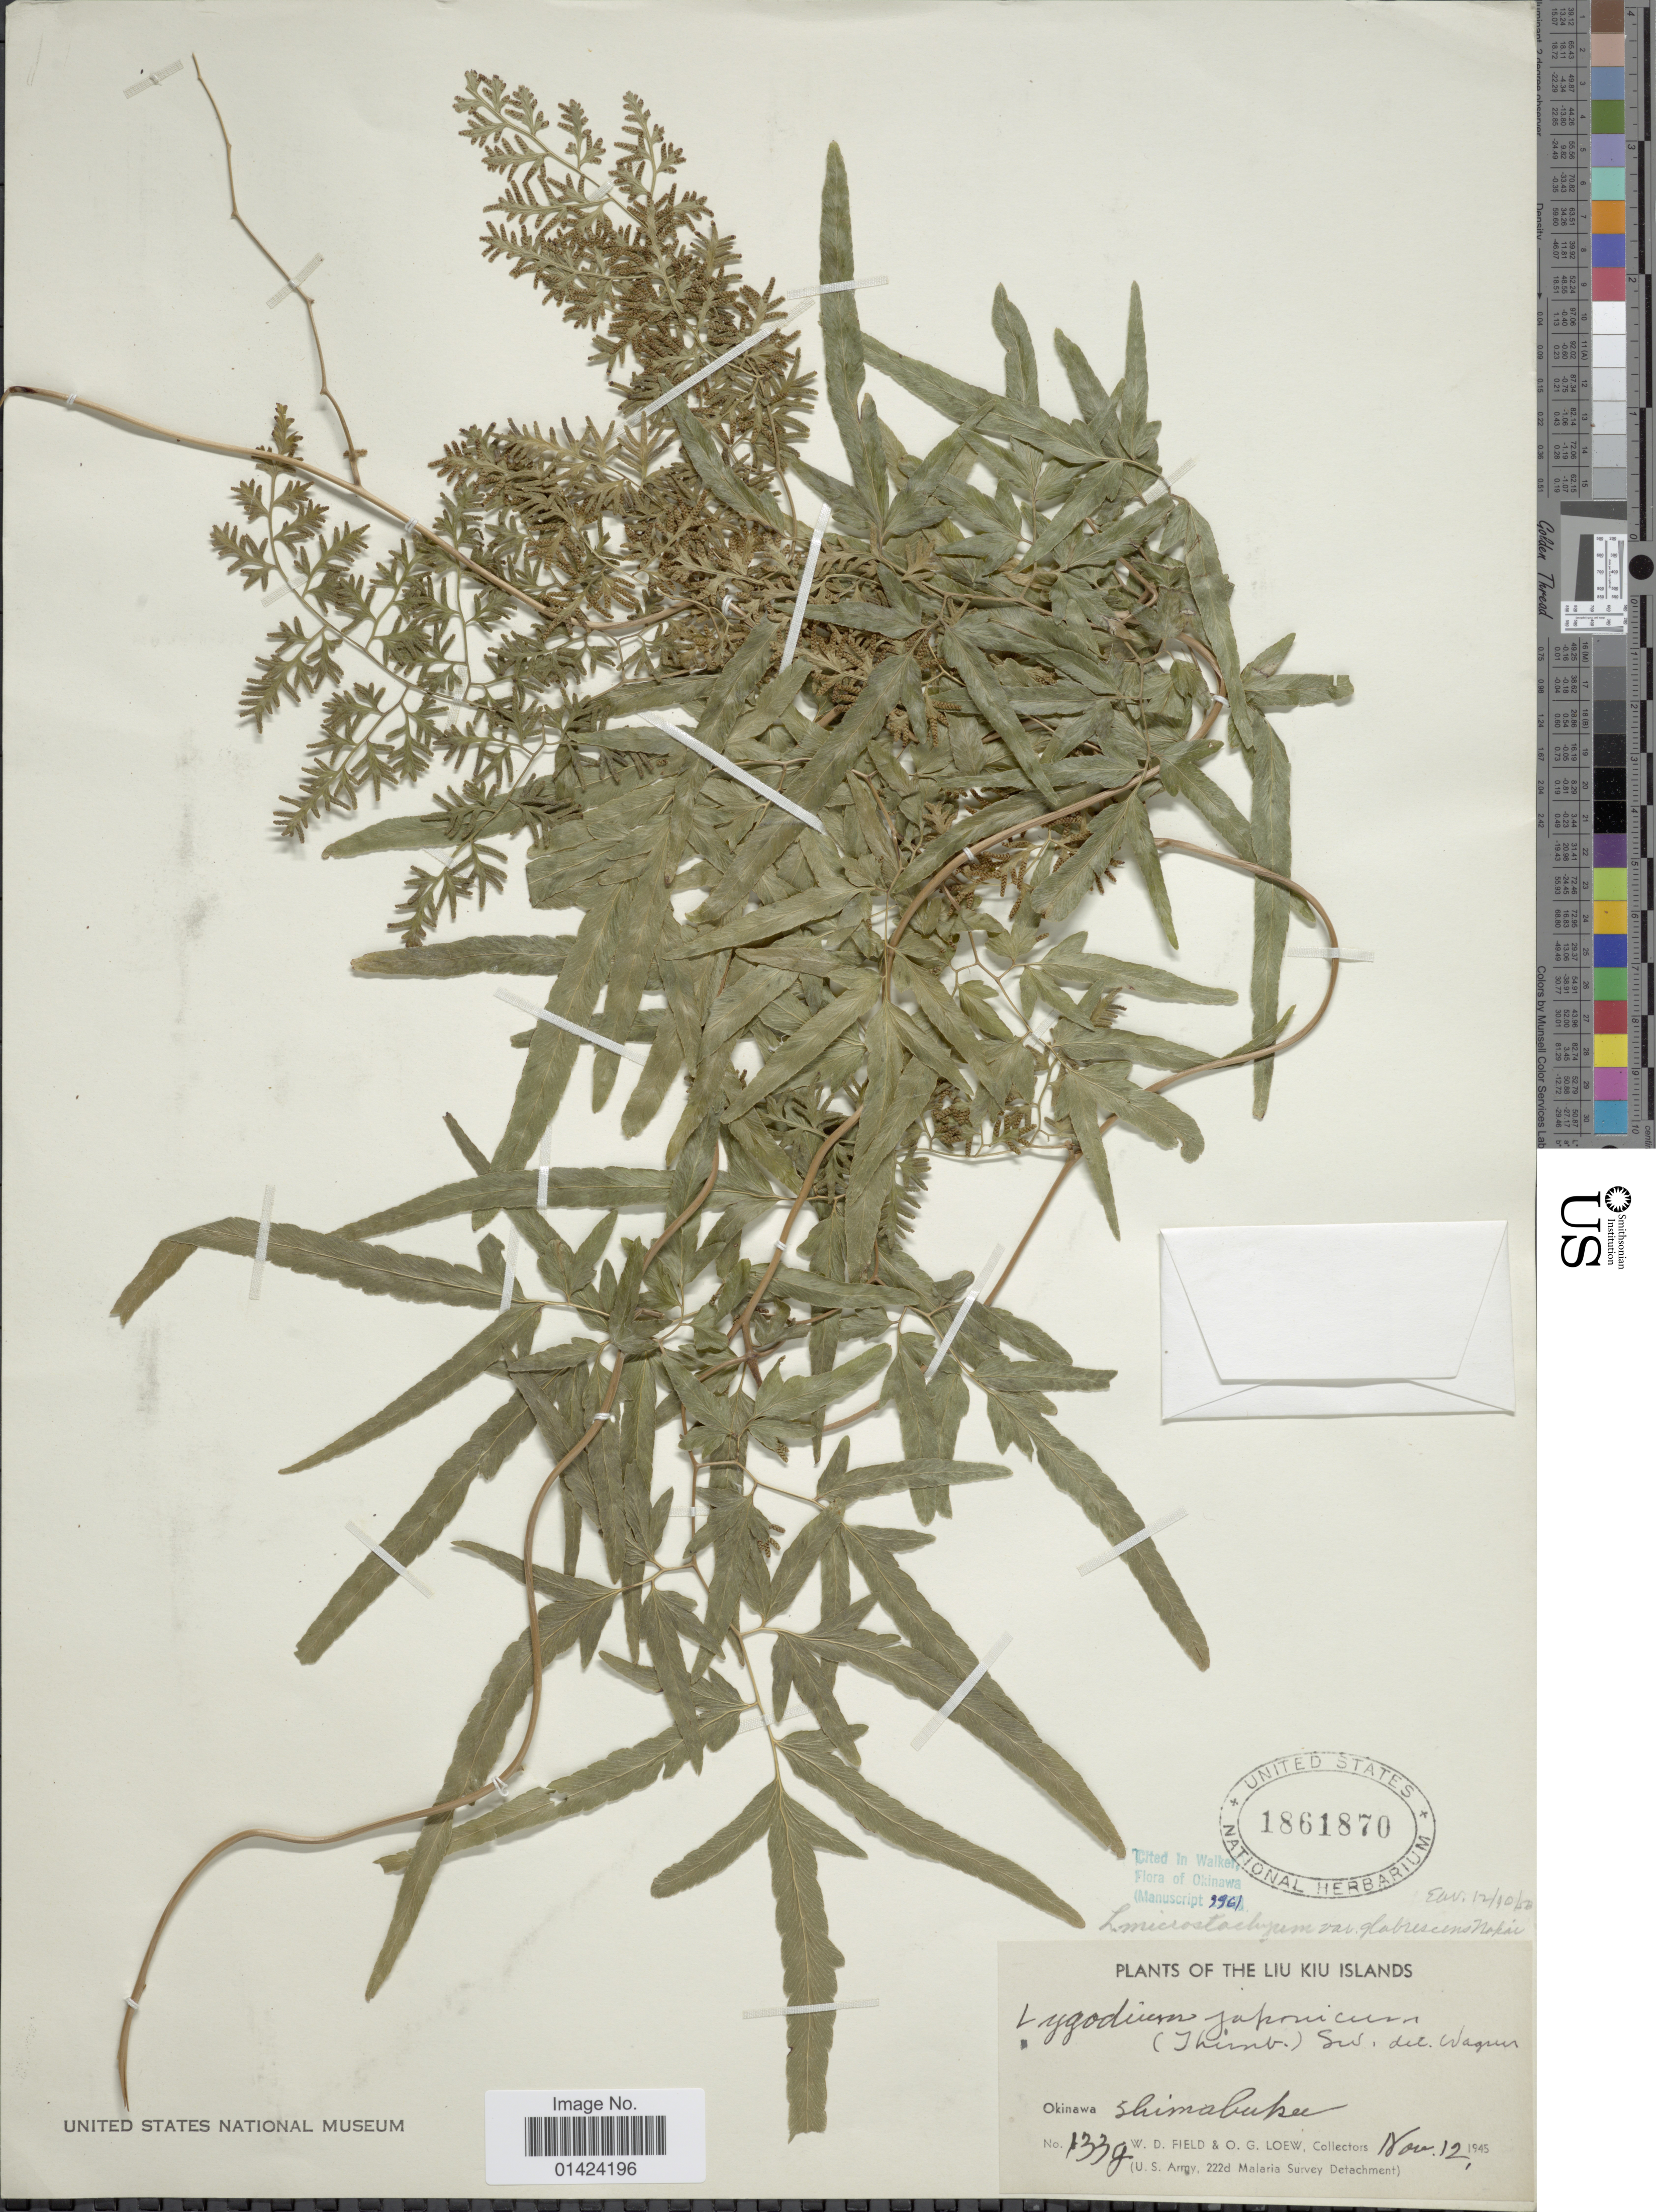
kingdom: Plantae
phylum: Tracheophyta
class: Polypodiopsida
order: Schizaeales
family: Lygodiaceae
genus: Lygodium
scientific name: Lygodium japonicum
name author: (Thunb.) Sw.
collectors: W. D. Field & O. G. Loew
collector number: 133g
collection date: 1945-11-12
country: Japan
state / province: Okinawa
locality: Liu Kiu Islands. Shimabuku.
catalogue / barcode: US 1861870